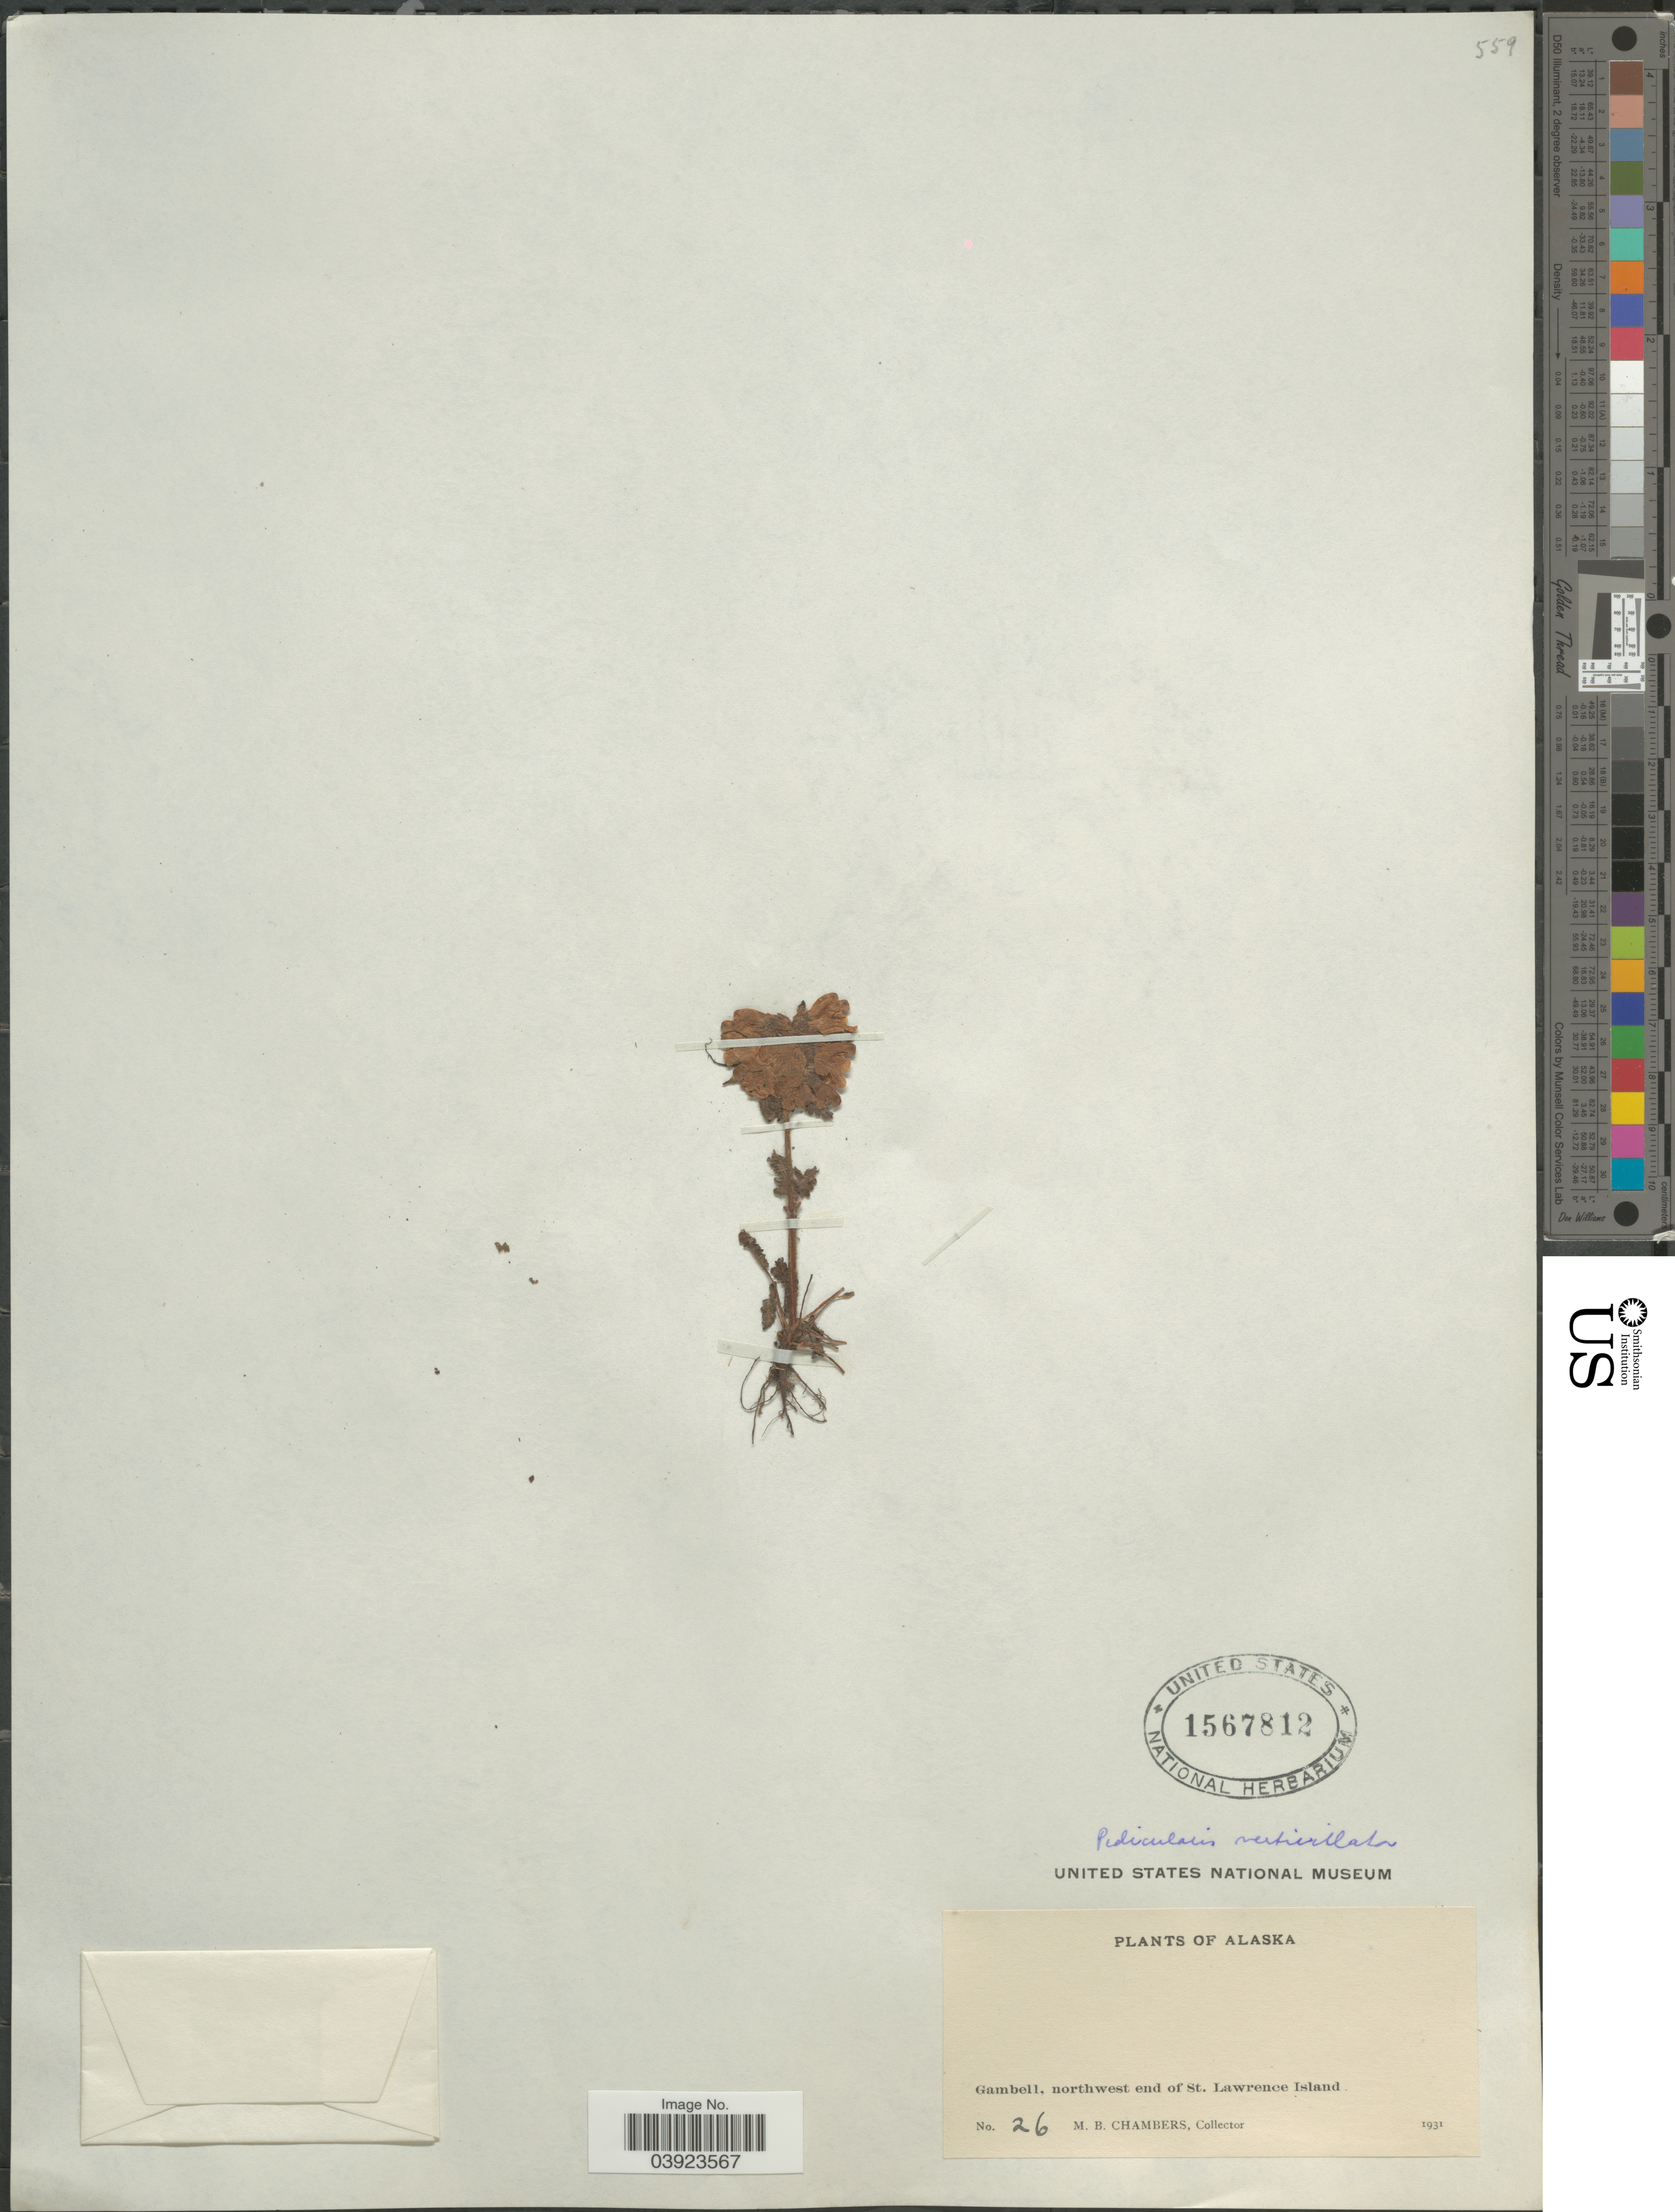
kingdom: Plantae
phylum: Tracheophyta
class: Magnoliopsida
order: Lamiales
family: Orobanchaceae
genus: Pedicularis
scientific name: Pedicularis verticillata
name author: L.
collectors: M. Chambers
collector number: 26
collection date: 1931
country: United States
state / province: Alaska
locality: Gambell, northwest end of St. Lawrence Island.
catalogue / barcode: US 1567812